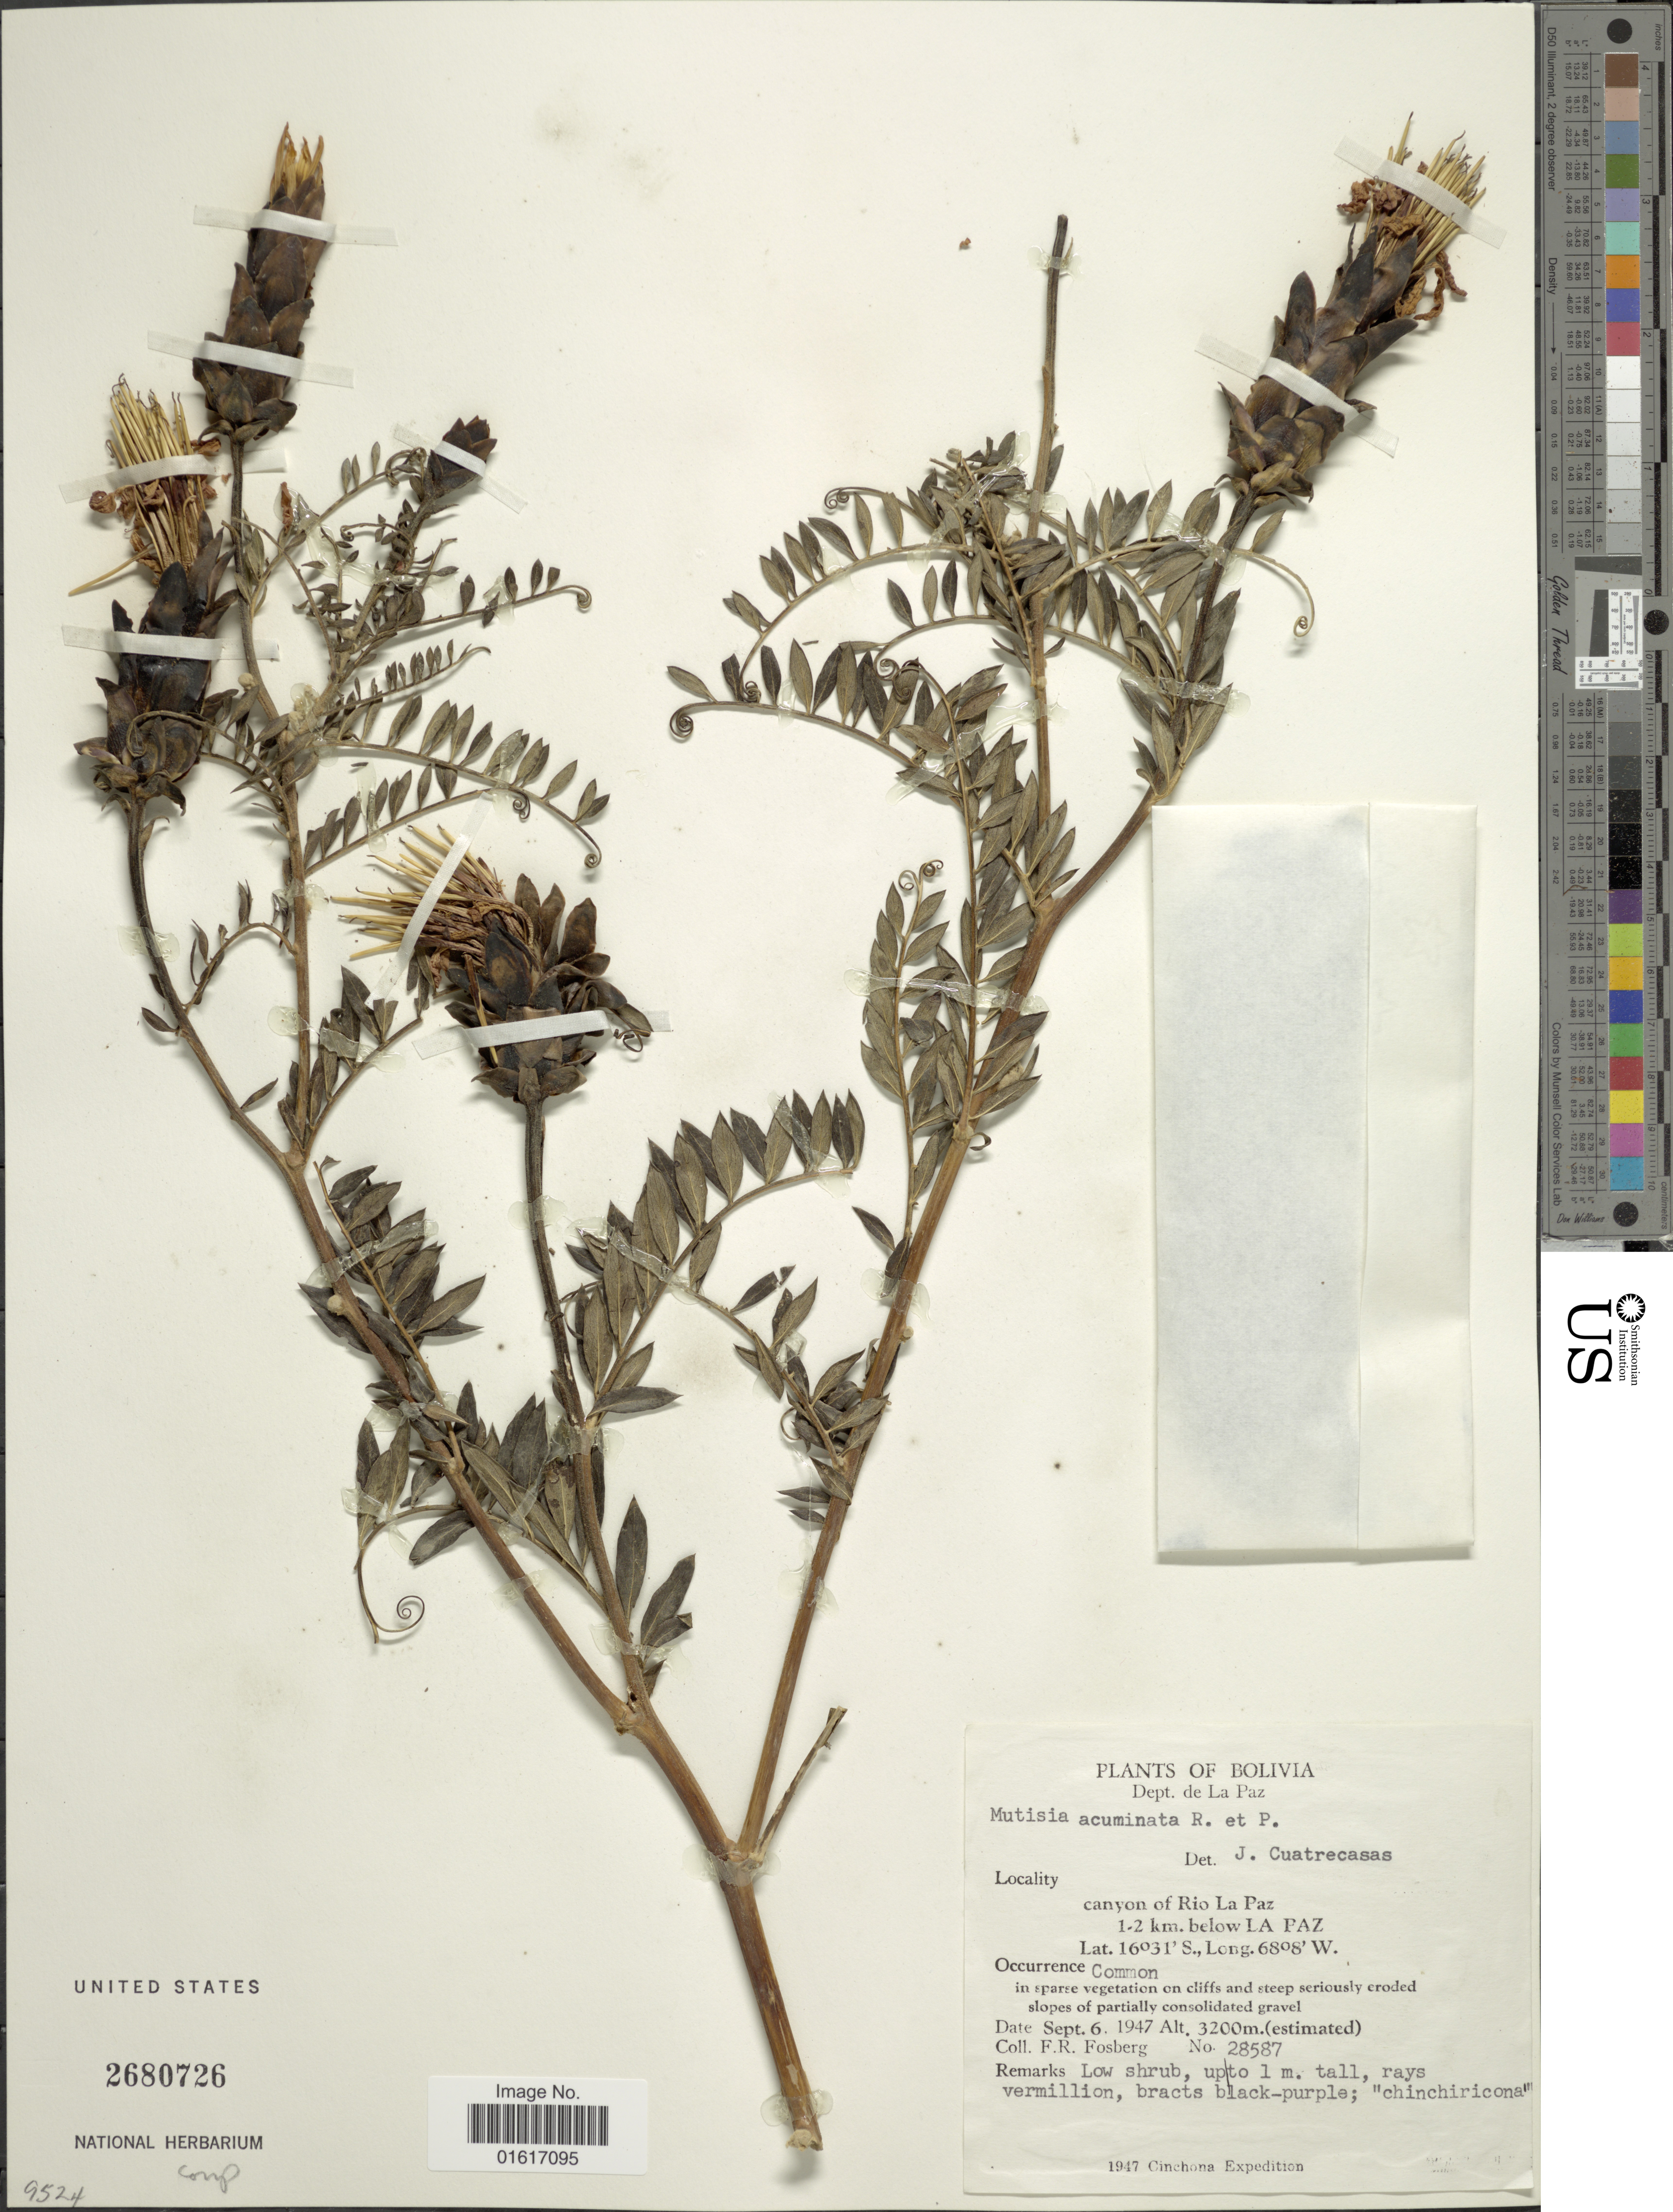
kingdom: Plantae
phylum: Tracheophyta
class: Magnoliopsida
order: Asterales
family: Asteraceae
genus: Mutisia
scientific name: Mutisia acuminata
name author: Ruiz & Pav.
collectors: F. R. Fosberg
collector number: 28587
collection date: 1947-09-06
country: Bolivia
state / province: La Paz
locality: Canyon of Rio La Paz. 1-2 km. below La Paz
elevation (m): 3200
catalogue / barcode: US 2680726